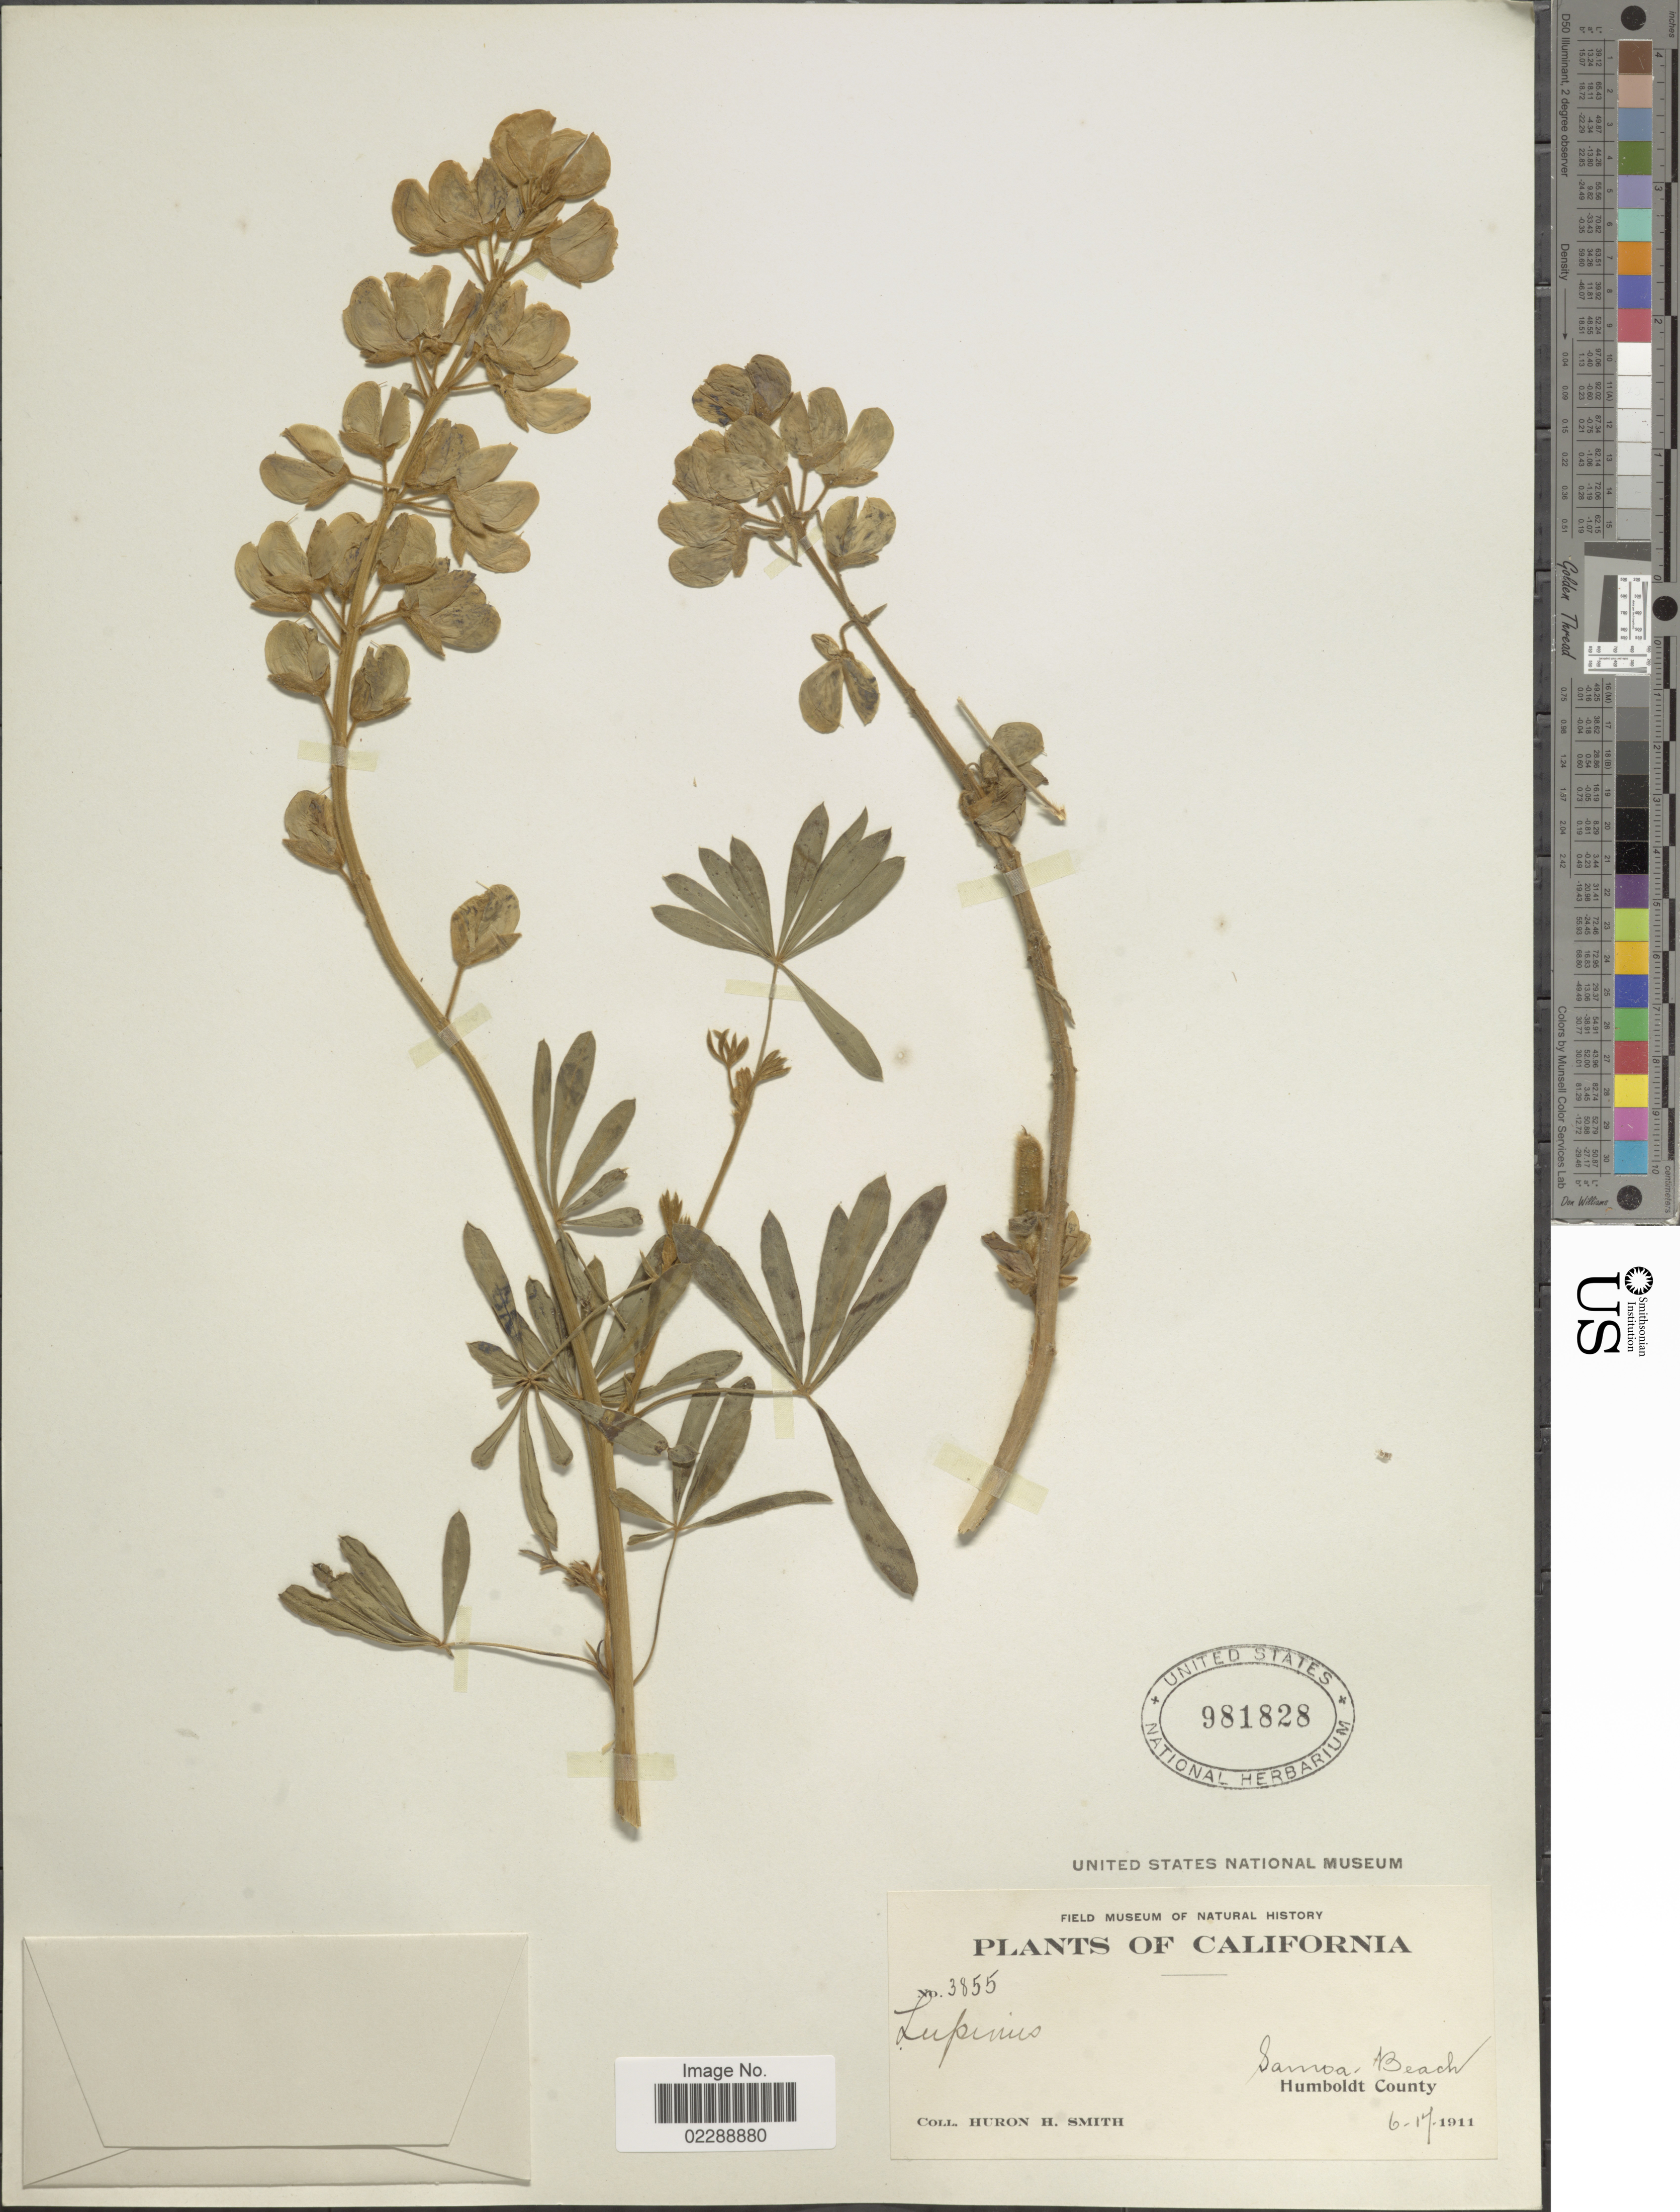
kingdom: Plantae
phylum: Tracheophyta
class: Magnoliopsida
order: Fabales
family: Fabaceae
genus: Lupinus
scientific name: Lupinus sp.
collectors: Huron H. Smith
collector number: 3855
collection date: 1911-06-17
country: United States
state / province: California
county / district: Humboldt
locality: Samoa Beach, Humboldt County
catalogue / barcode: US 981828